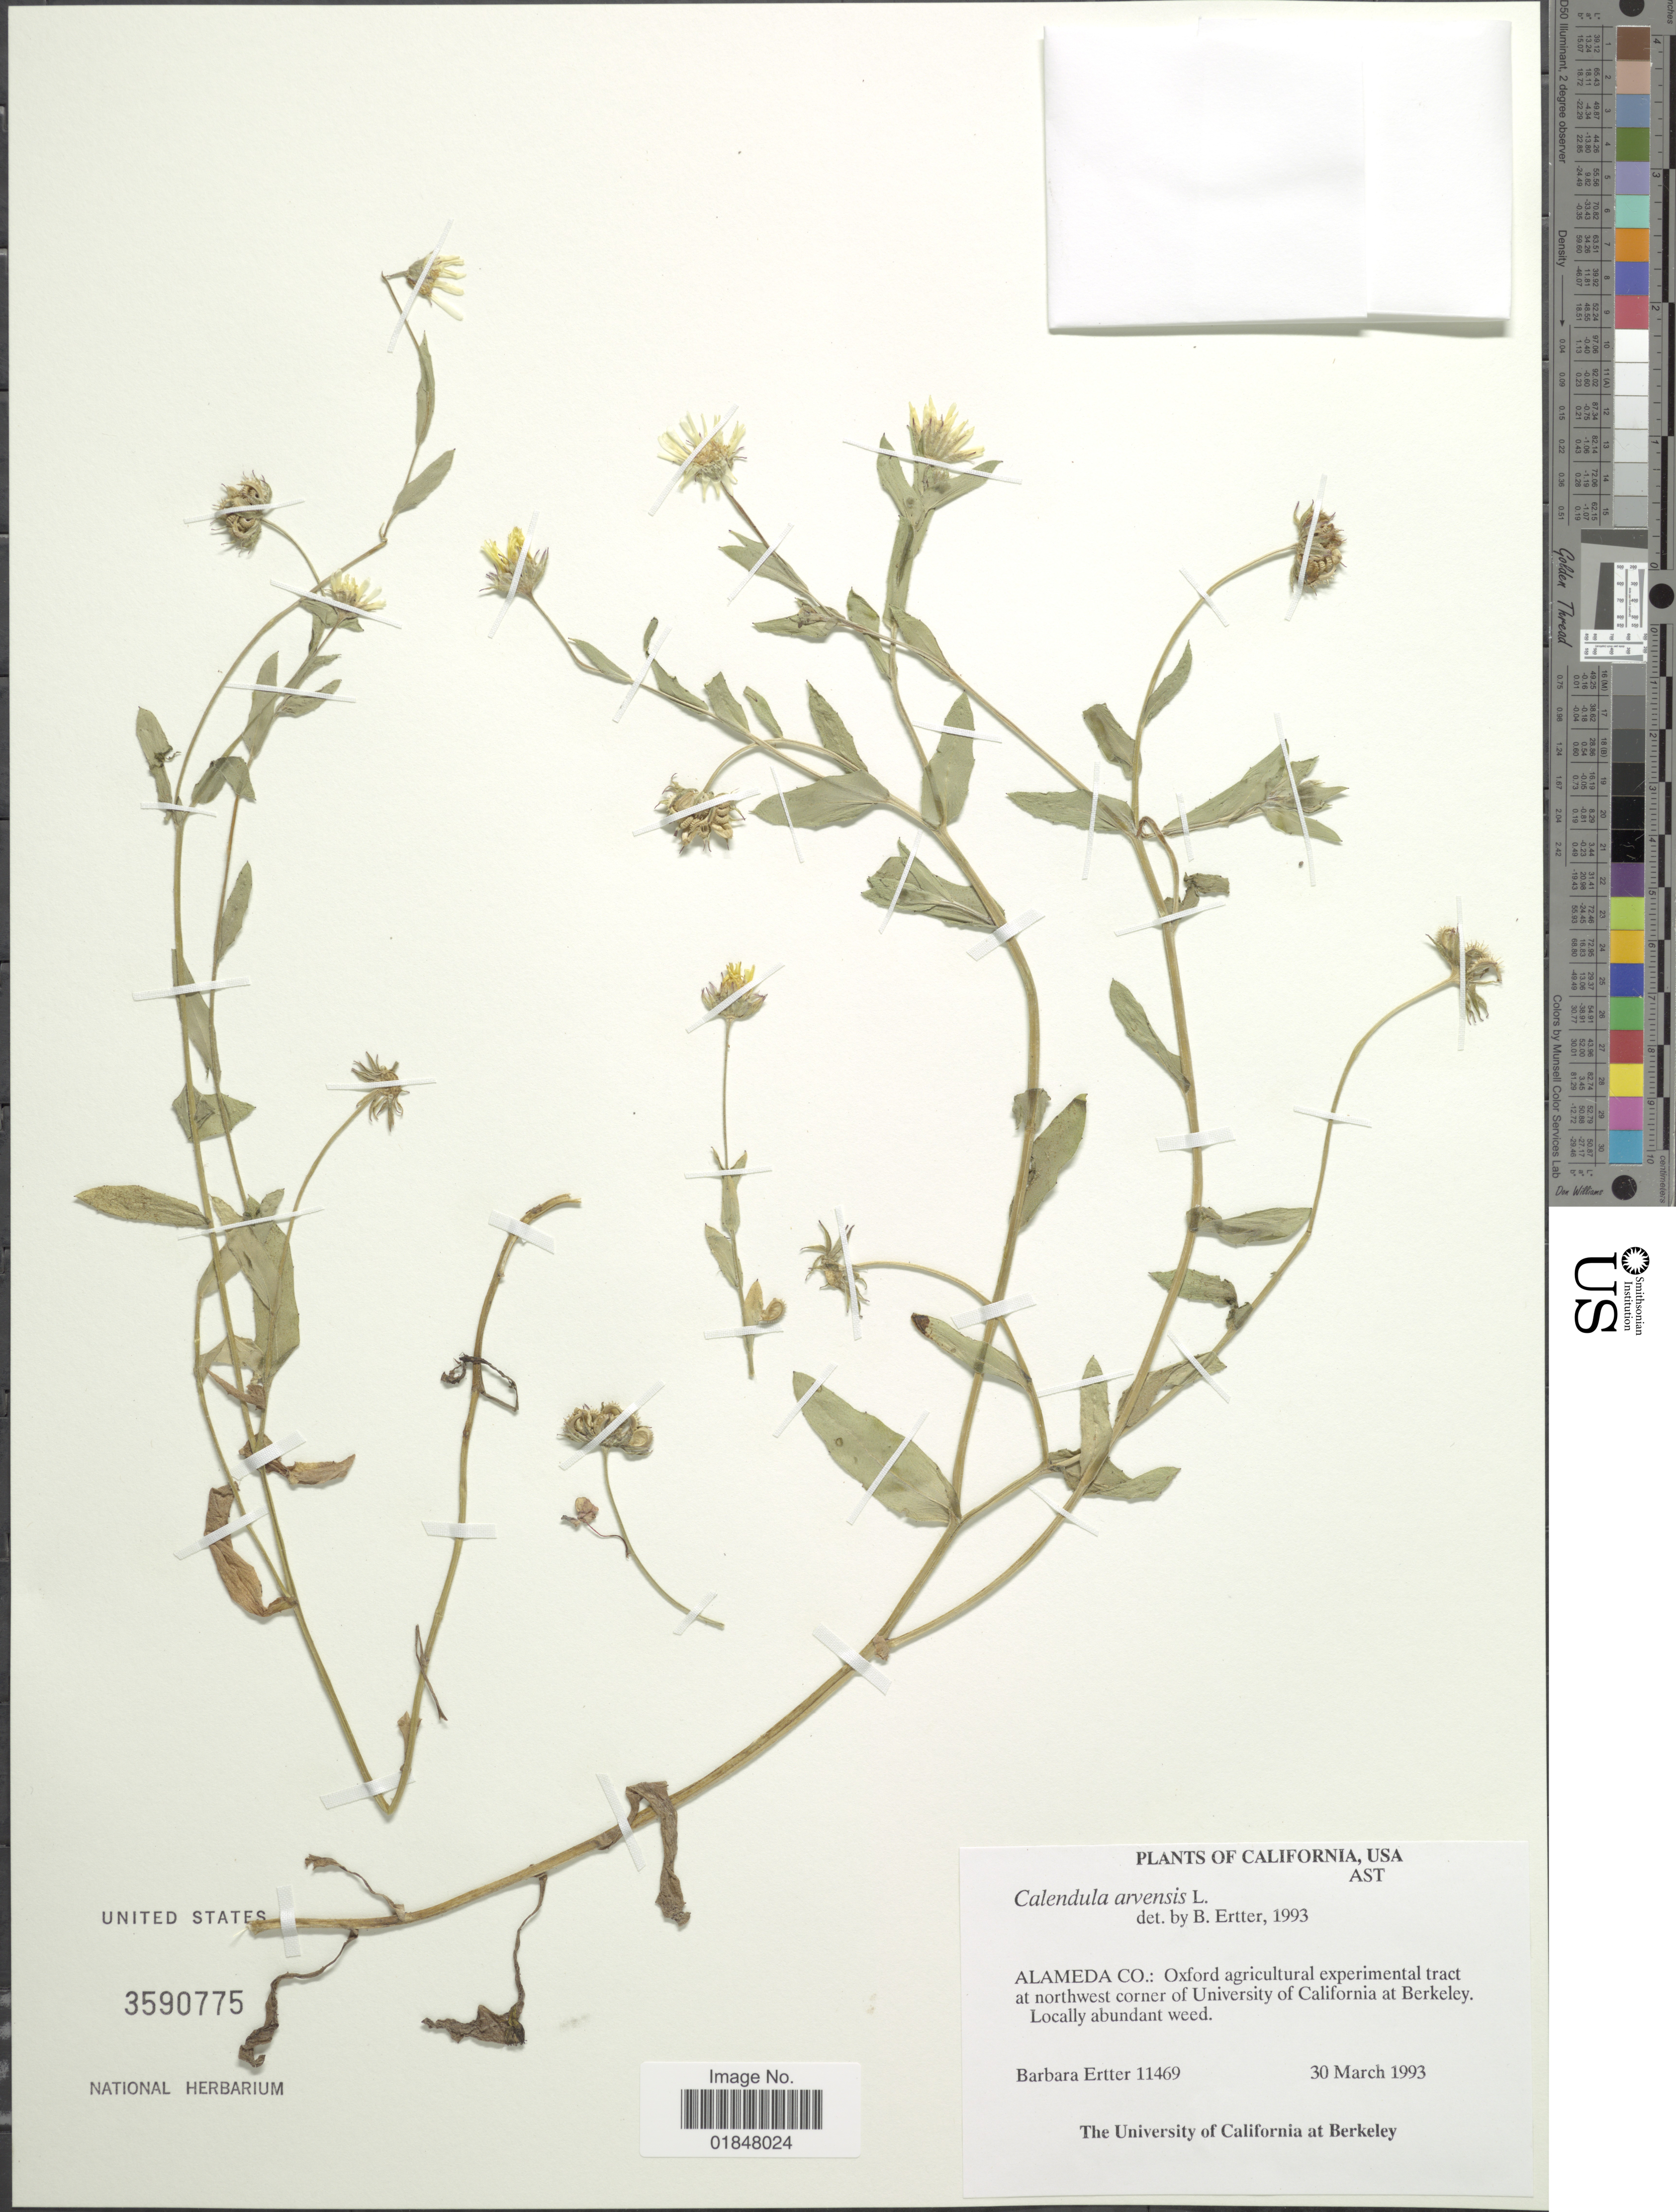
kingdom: Plantae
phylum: Tracheophyta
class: Magnoliopsida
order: Asterales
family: Asteraceae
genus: Calendula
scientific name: Calendula arvensis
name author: L.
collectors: B. Ertter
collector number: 11469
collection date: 1993-03-30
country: United States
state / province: California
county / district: Alameda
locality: Almeda Co.: Oxford agricultural experimental tract at northwest corner of University of California at Berkeley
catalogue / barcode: US 3590775